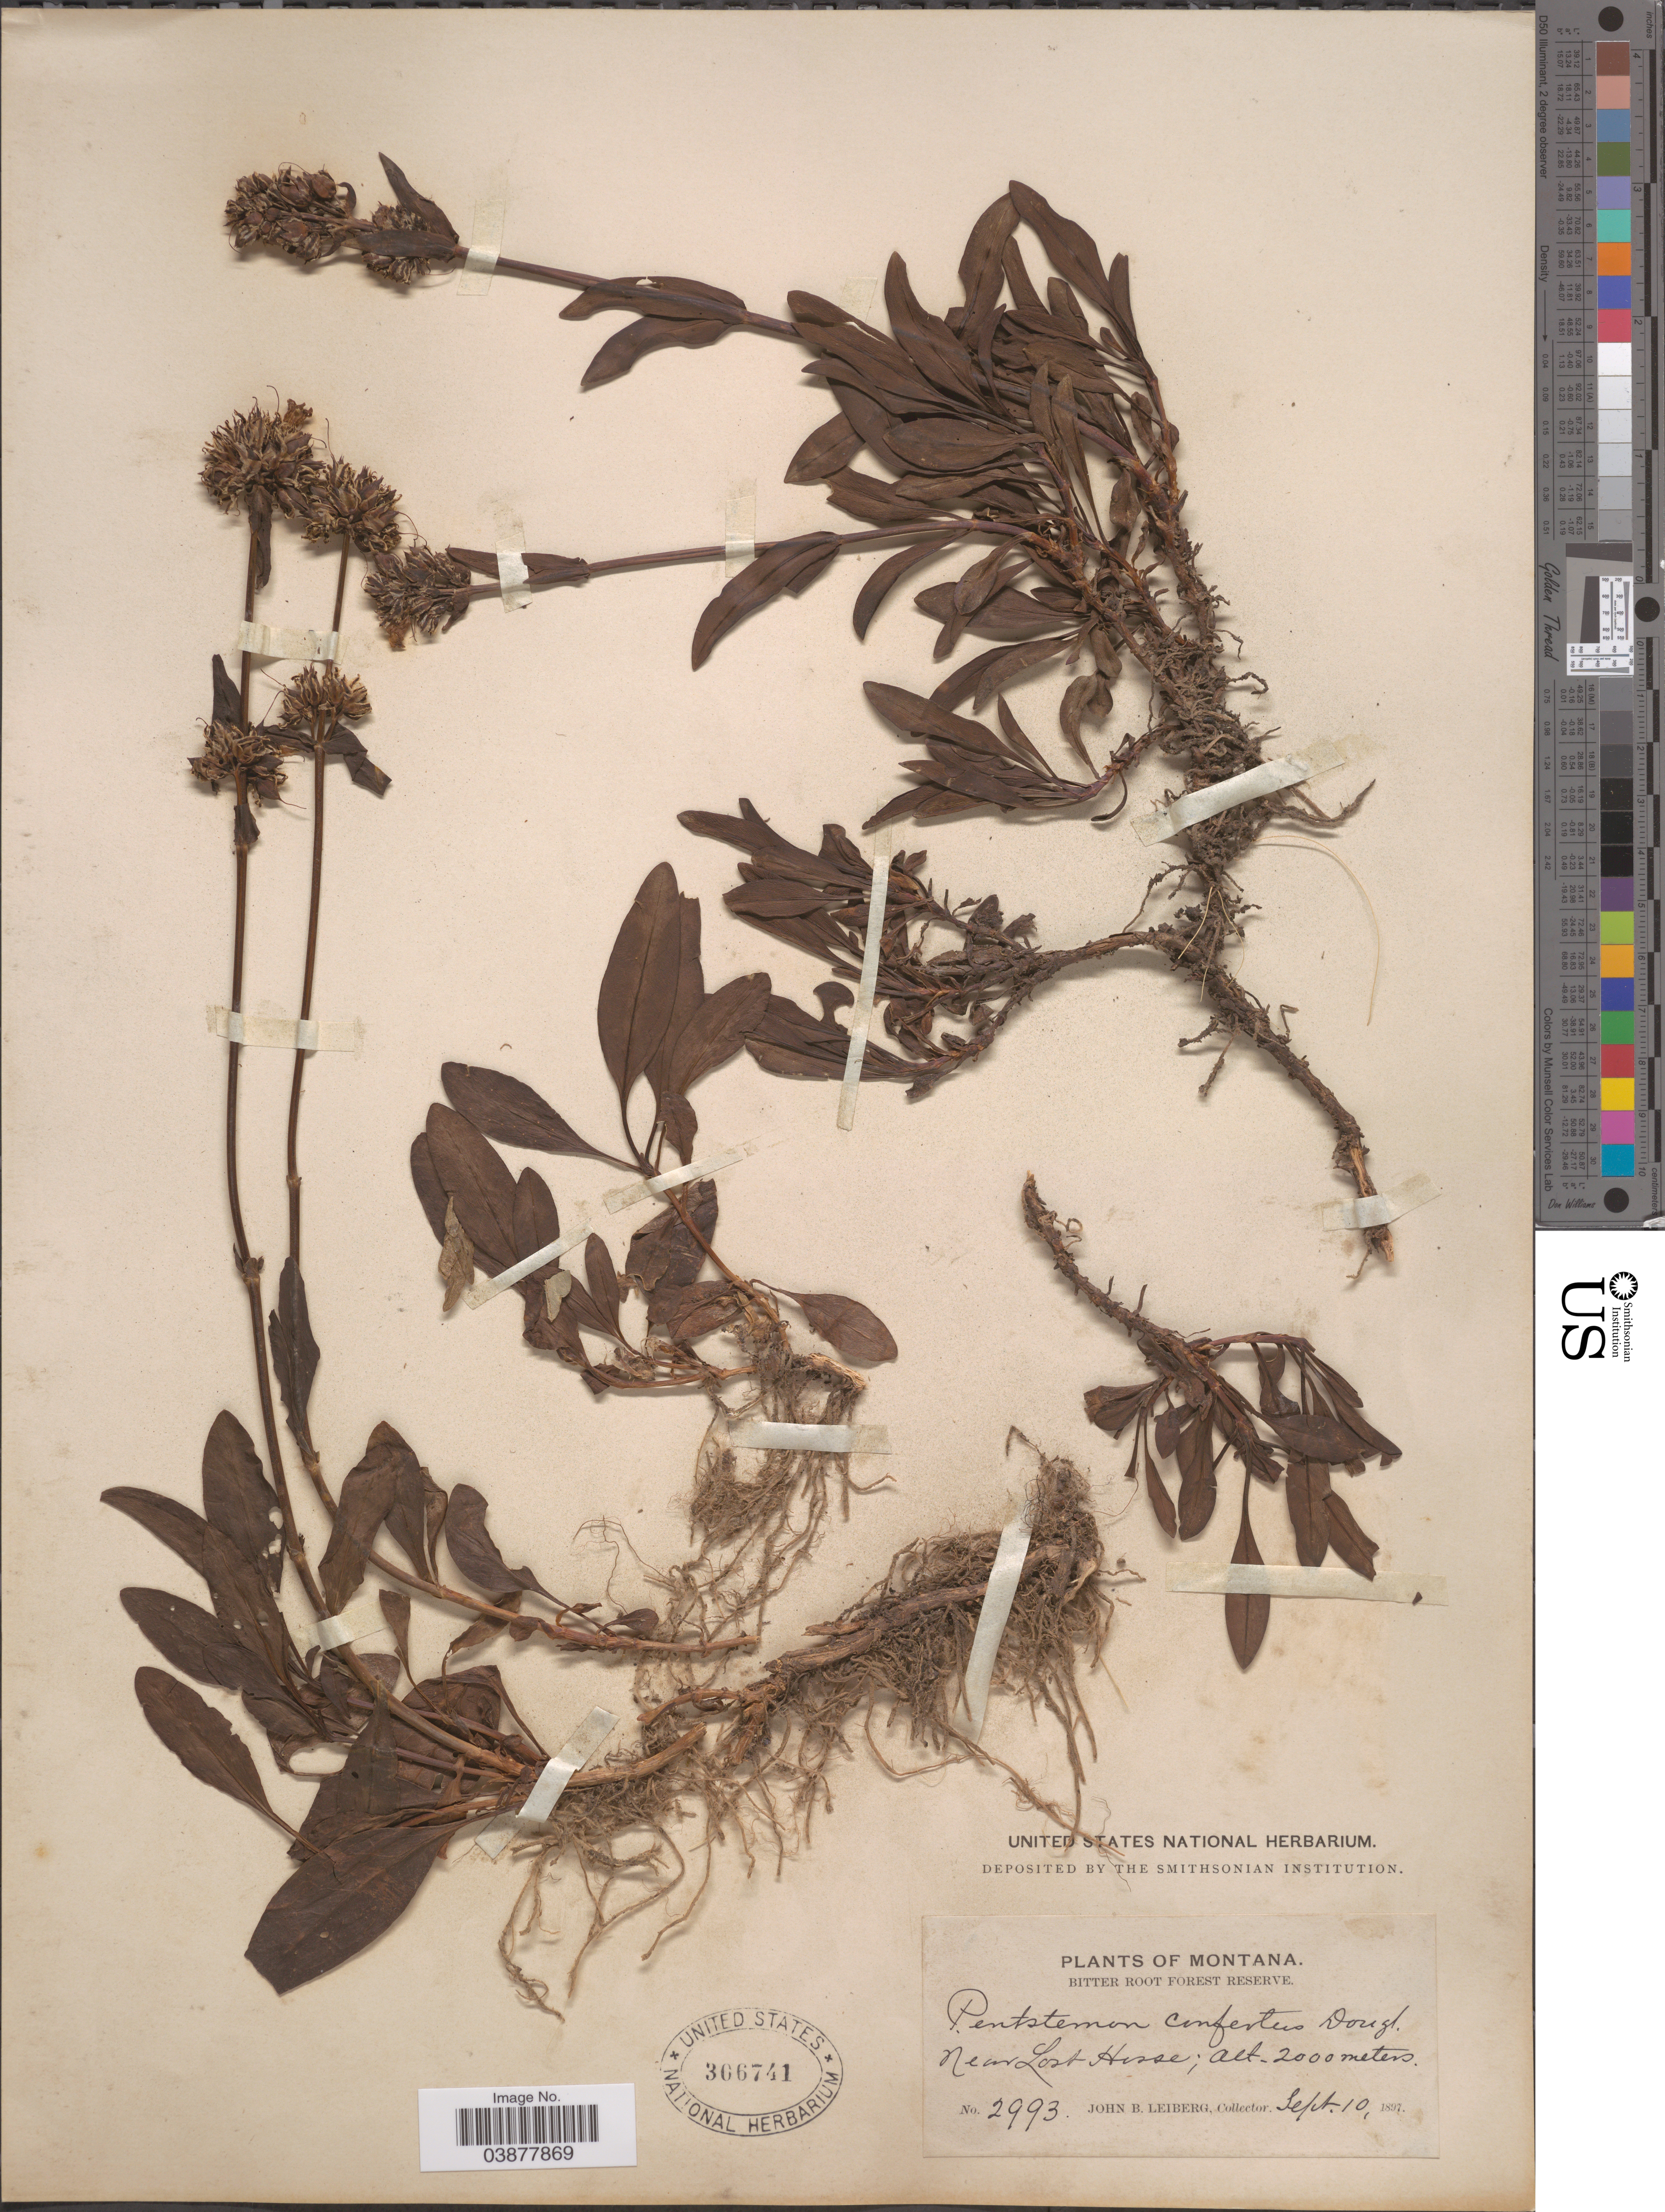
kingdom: Plantae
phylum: Tracheophyta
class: Magnoliopsida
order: Lamiales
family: Plantaginaceae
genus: Penstemon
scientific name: Penstemon rydbergii var. oreocharis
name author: (Greene) N.H. Holmgren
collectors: J. B. Leiberg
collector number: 2993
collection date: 1897-09-10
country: United States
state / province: Montana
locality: Bitter Root Forest Reserve. Near Lost Hisse.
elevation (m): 2000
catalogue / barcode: US 366741